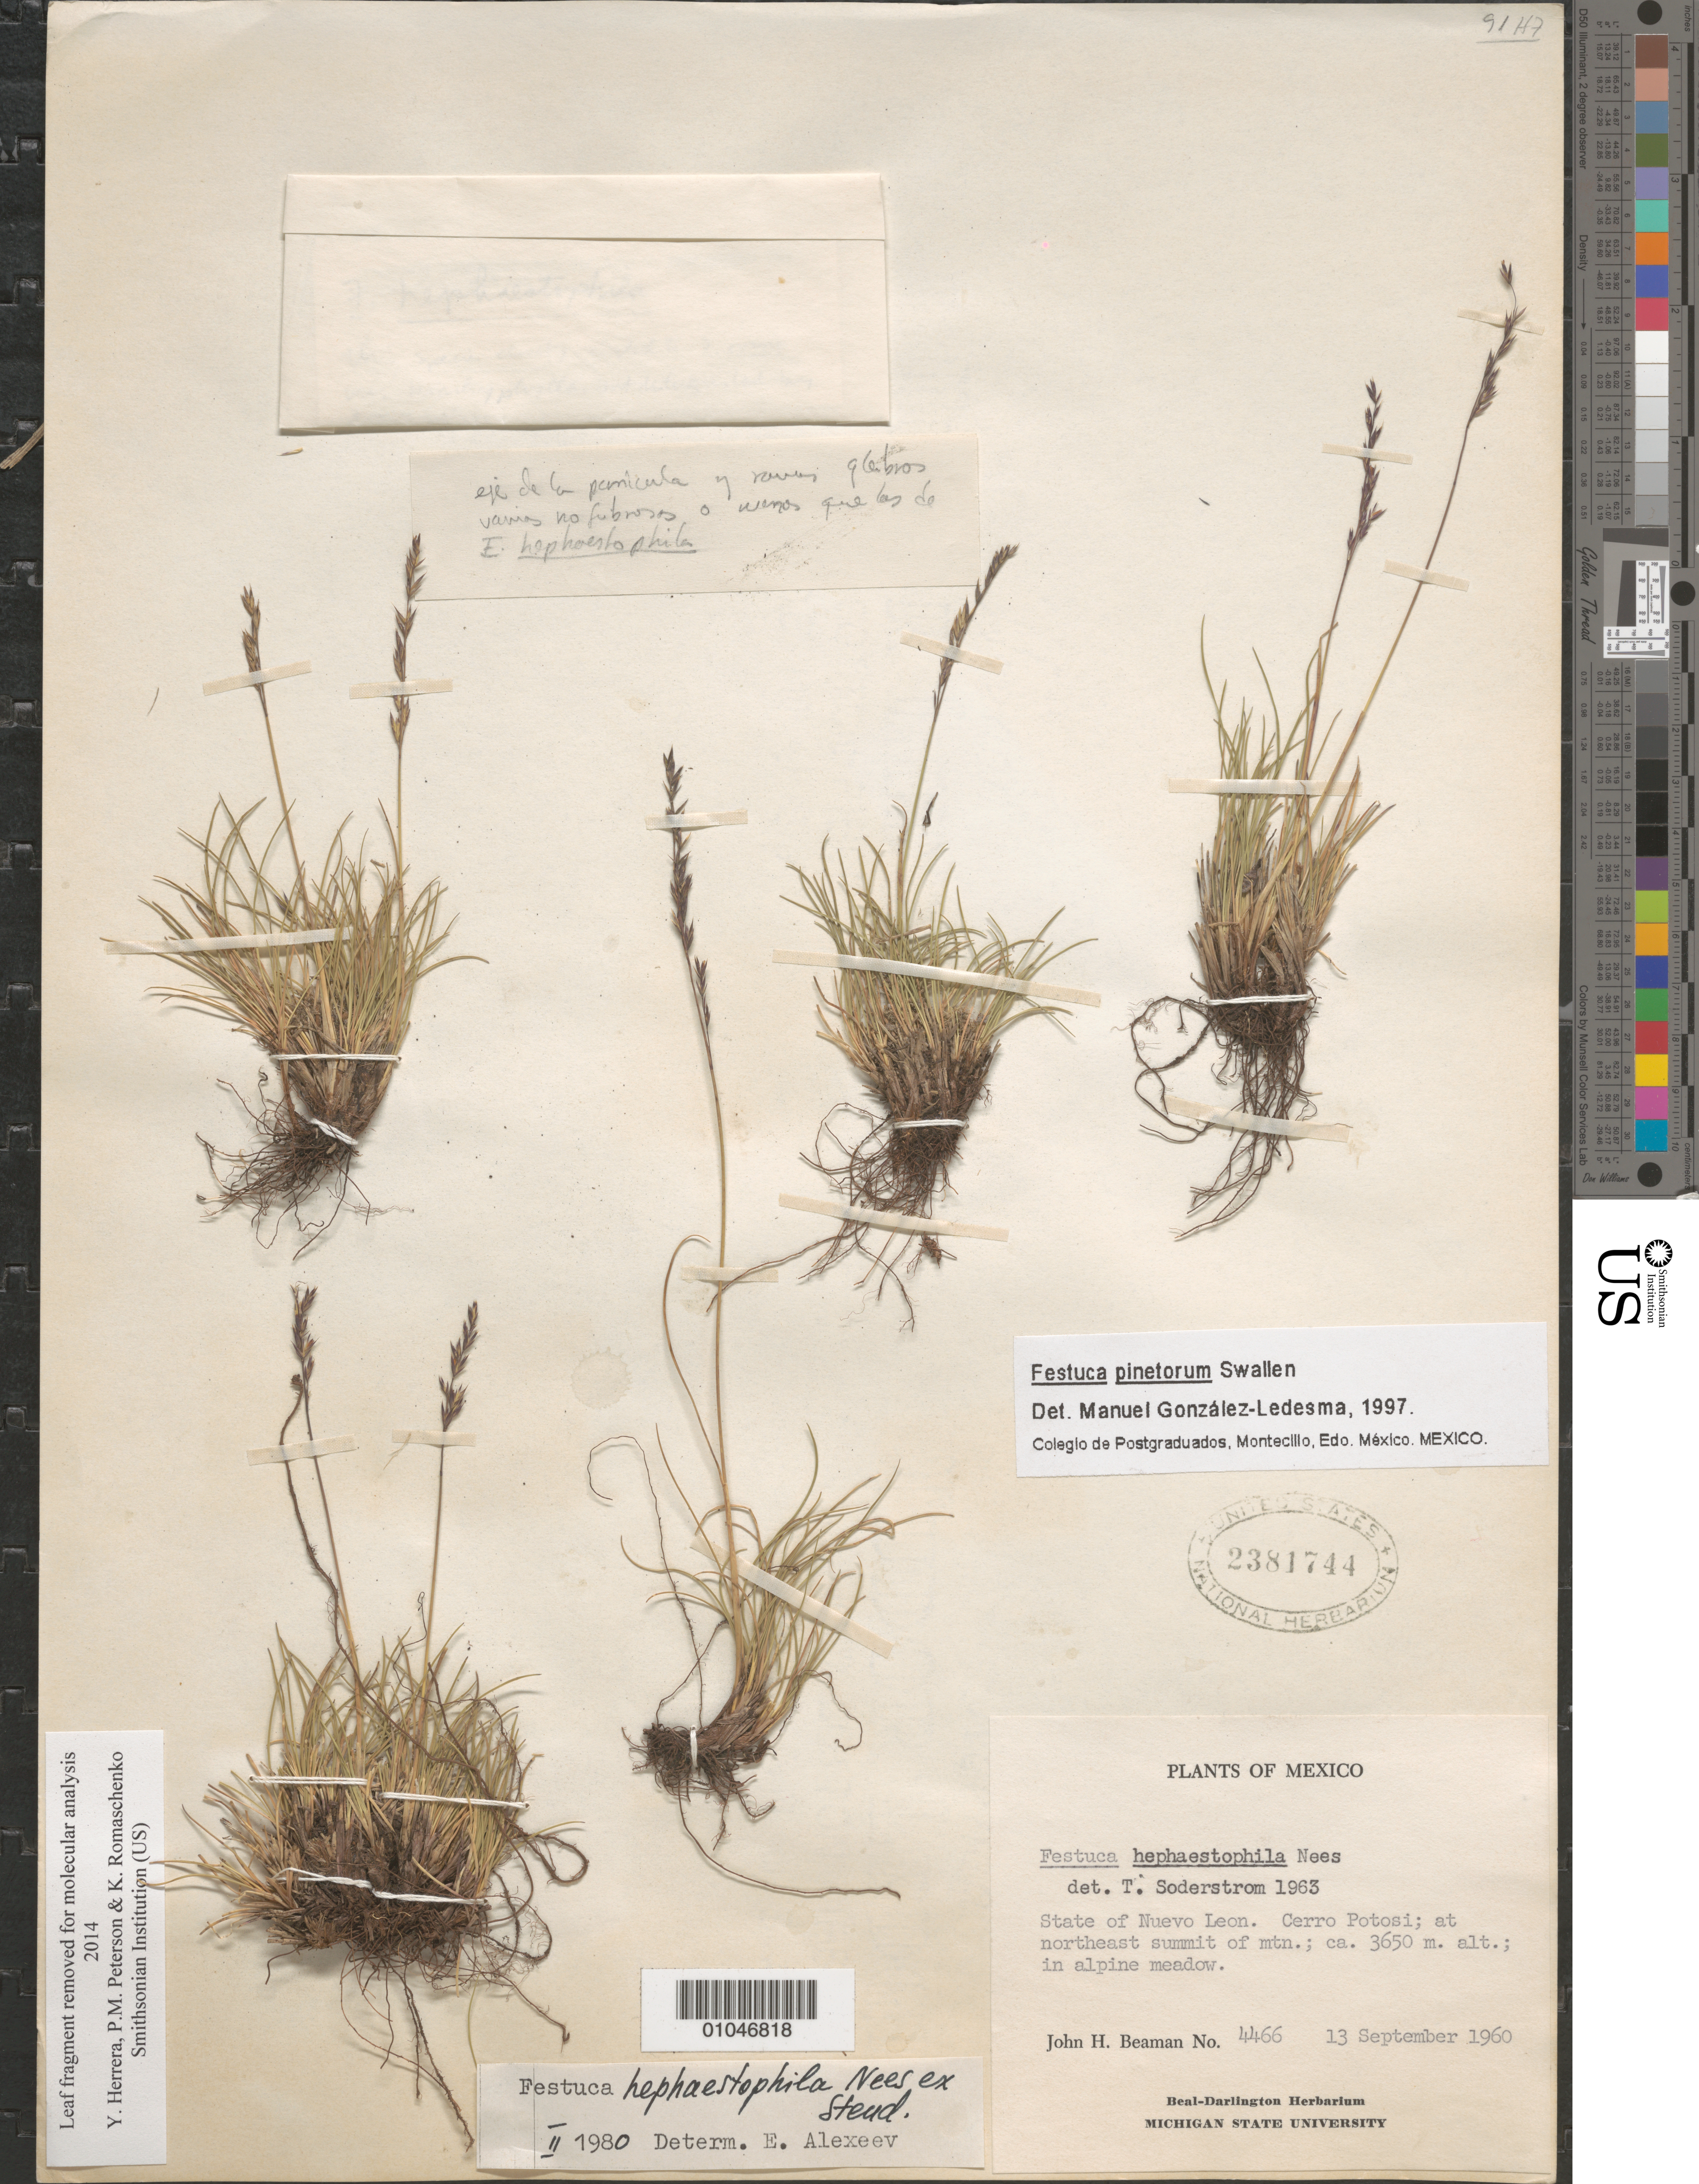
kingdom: Plantae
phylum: Tracheophyta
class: Liliopsida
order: Poales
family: Poaceae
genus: Festuca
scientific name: Festuca pinetorum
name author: Swallen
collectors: J. H. Beaman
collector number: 4466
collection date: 1960-09-13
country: Mexico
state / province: Nuevo León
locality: NE summit of mtn., Cerro Potosi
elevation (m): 3650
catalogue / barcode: US 2381744